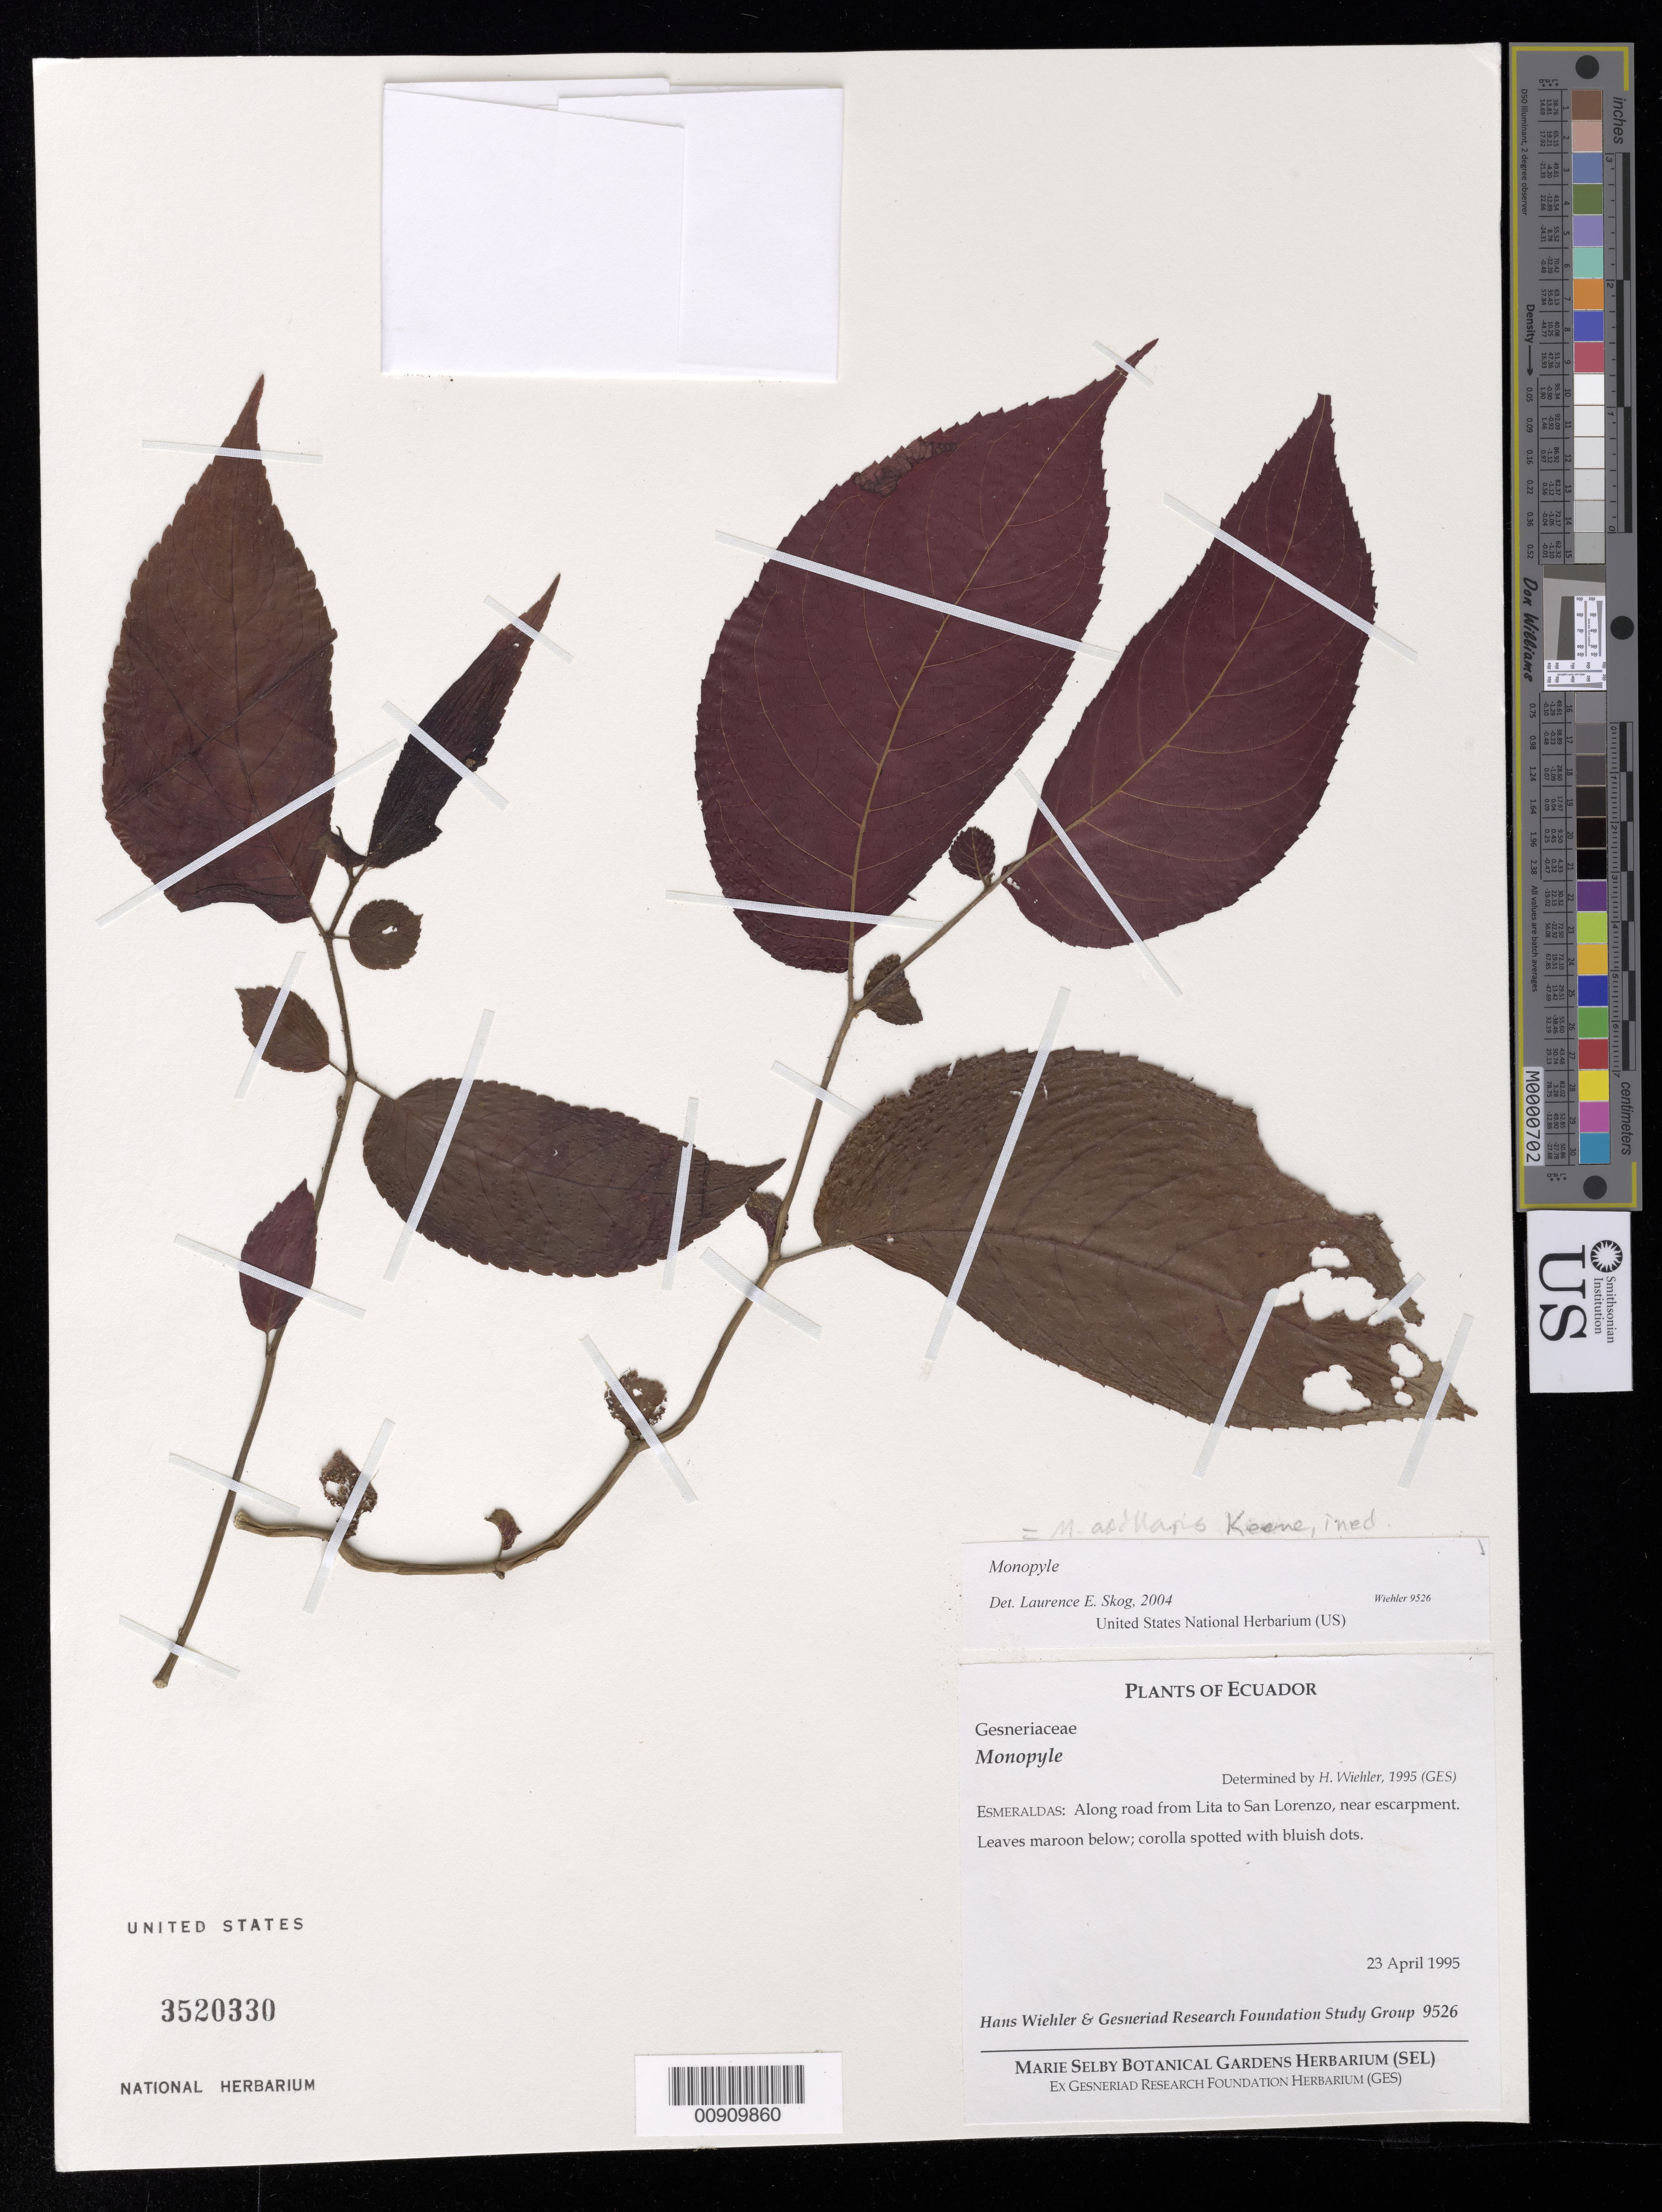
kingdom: Plantae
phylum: Tracheophyta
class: Magnoliopsida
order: Lamiales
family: Gesneriaceae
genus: Monopyle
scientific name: Monopyle sp.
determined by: Skog, Laurence E.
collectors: H. J. Wiehler & GRF Study Group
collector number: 9526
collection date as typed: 23 Apr 1995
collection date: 1995-04-23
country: Ecuador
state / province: Esmeraldas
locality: Esmeraldas: along road from Lita to San Lorenzo, near escarpment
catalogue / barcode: US 3520330